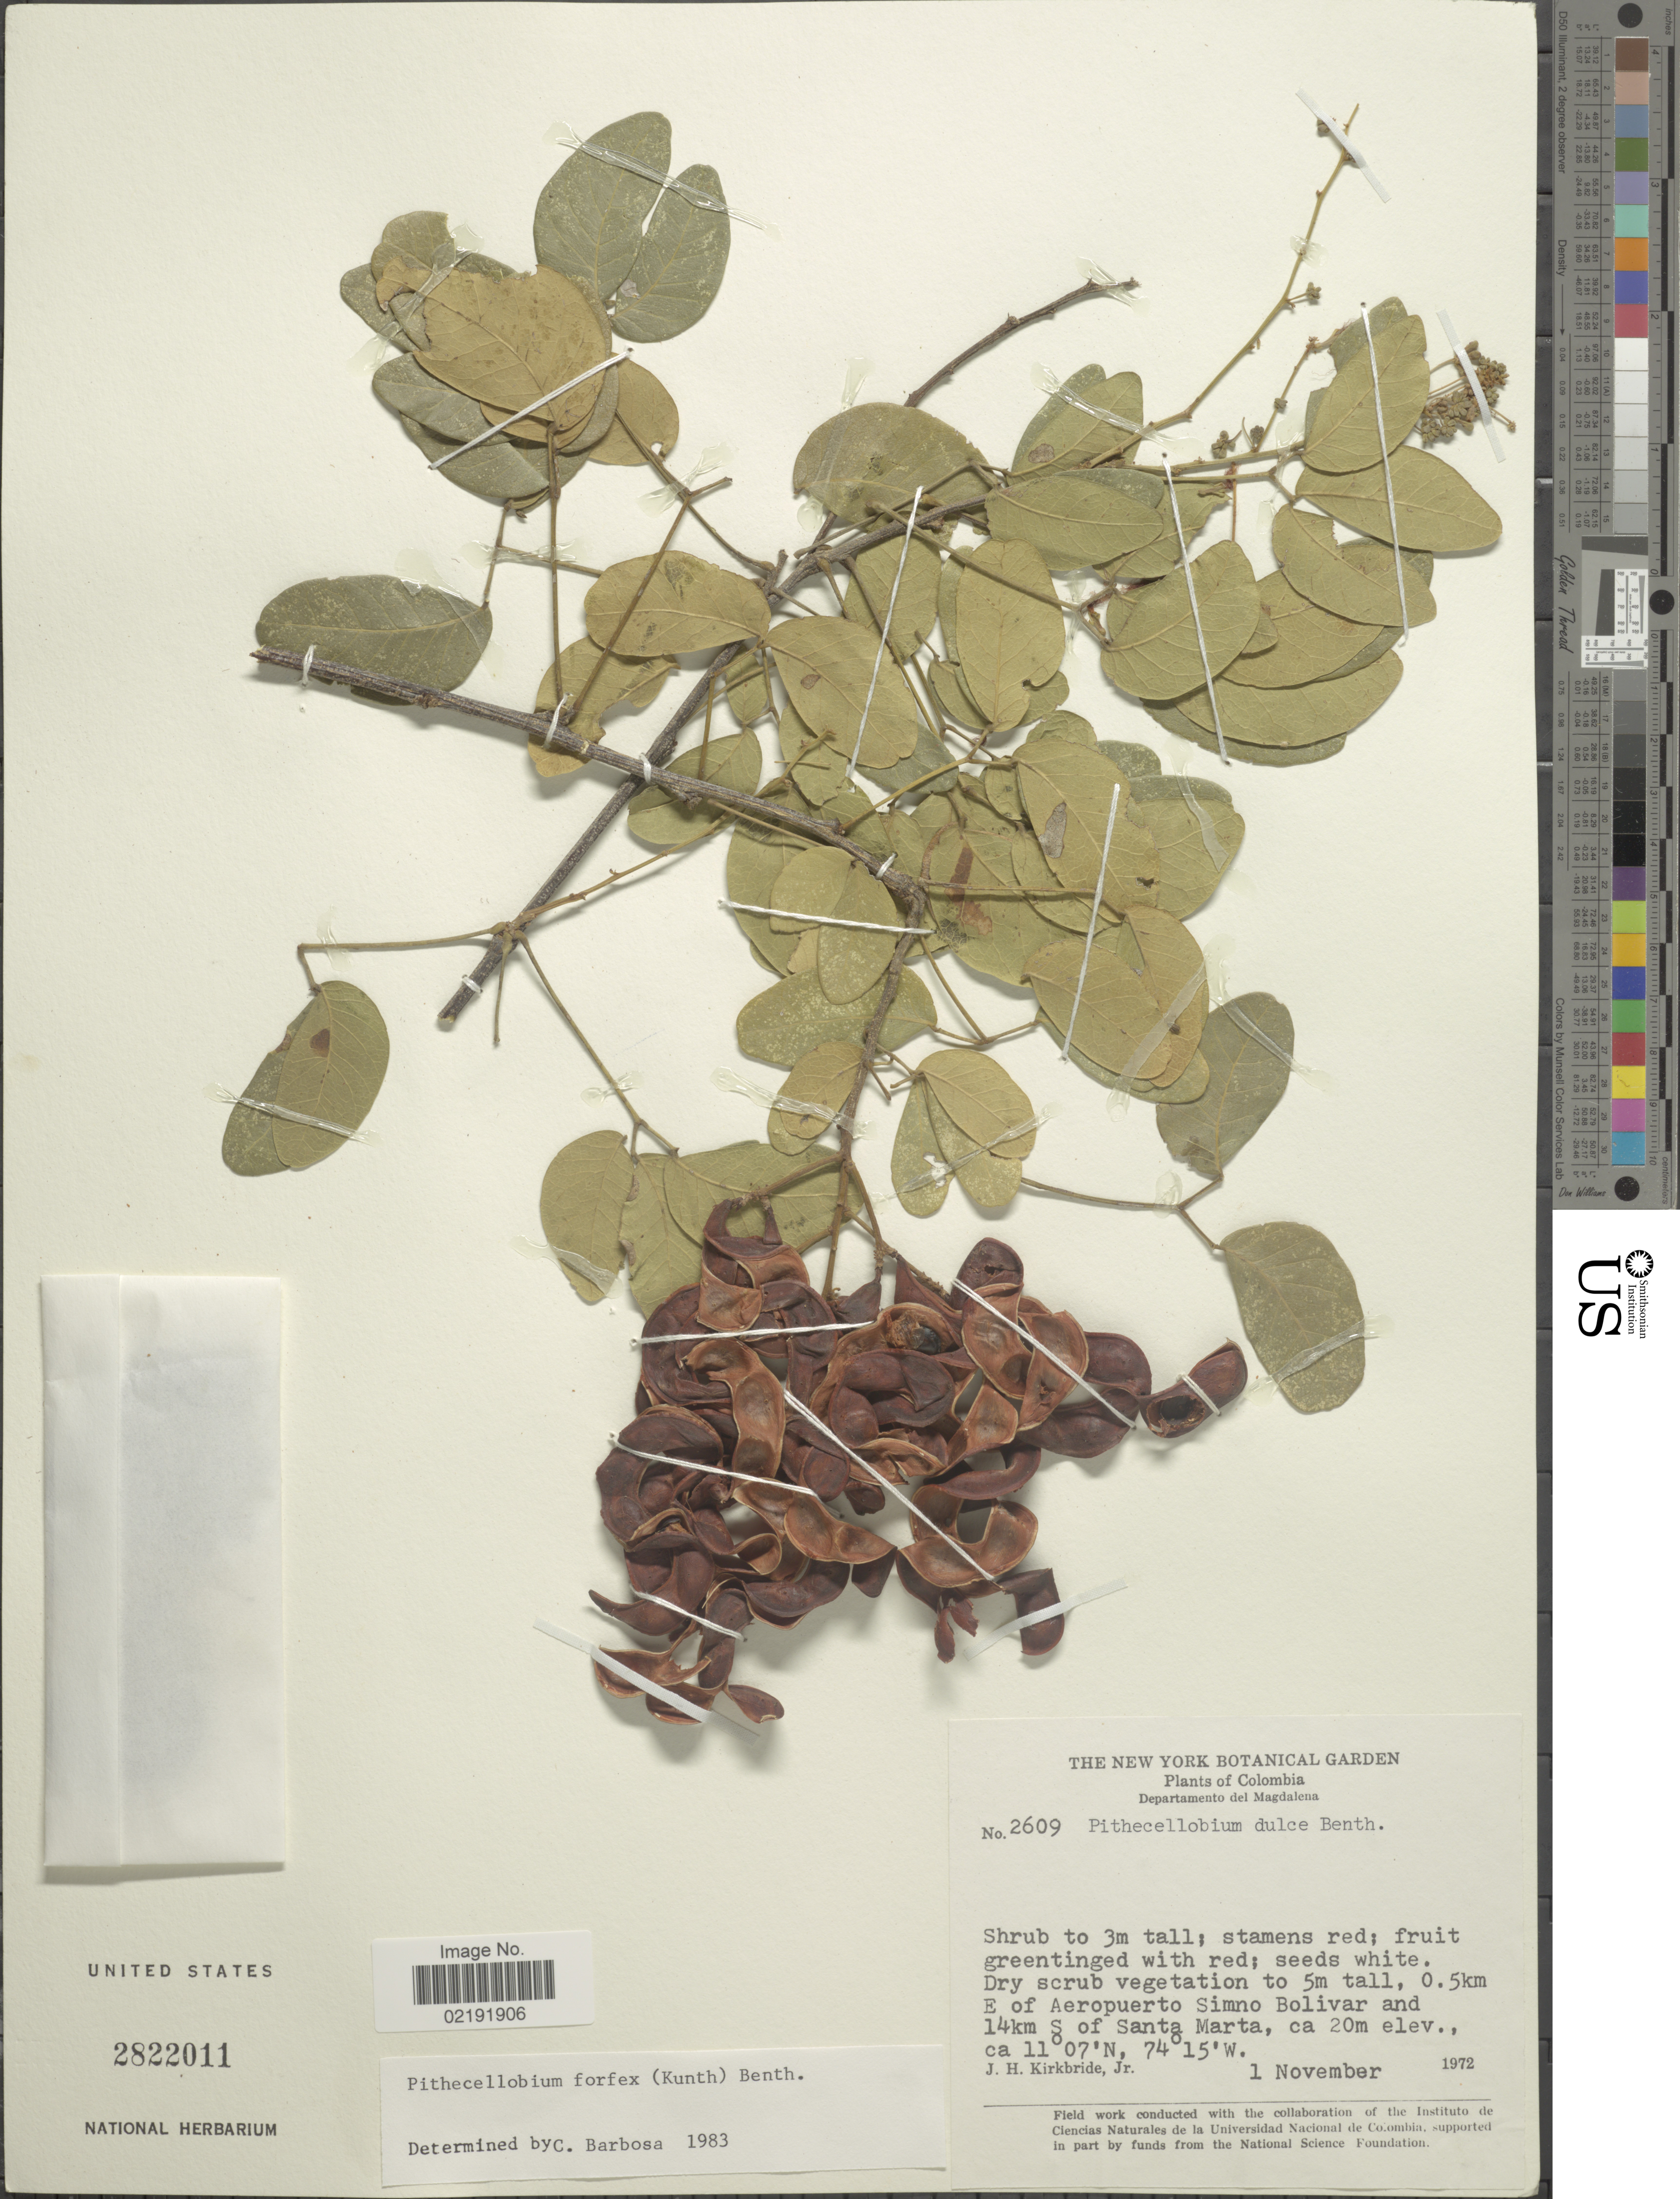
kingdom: Plantae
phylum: Tracheophyta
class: Magnoliopsida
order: Fabales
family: Fabaceae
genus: Pithecellobium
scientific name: Pithecellobium roseum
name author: (Vahl) Barneby & J.W. Grimes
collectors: J. H. Kirkbride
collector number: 2609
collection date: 1972-11-01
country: Colombia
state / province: Magdalena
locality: Departamento del Magdalena. E of Aeropuerto Simno Bolivar and 14km S of Santa Marta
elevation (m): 20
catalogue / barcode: US 2822011